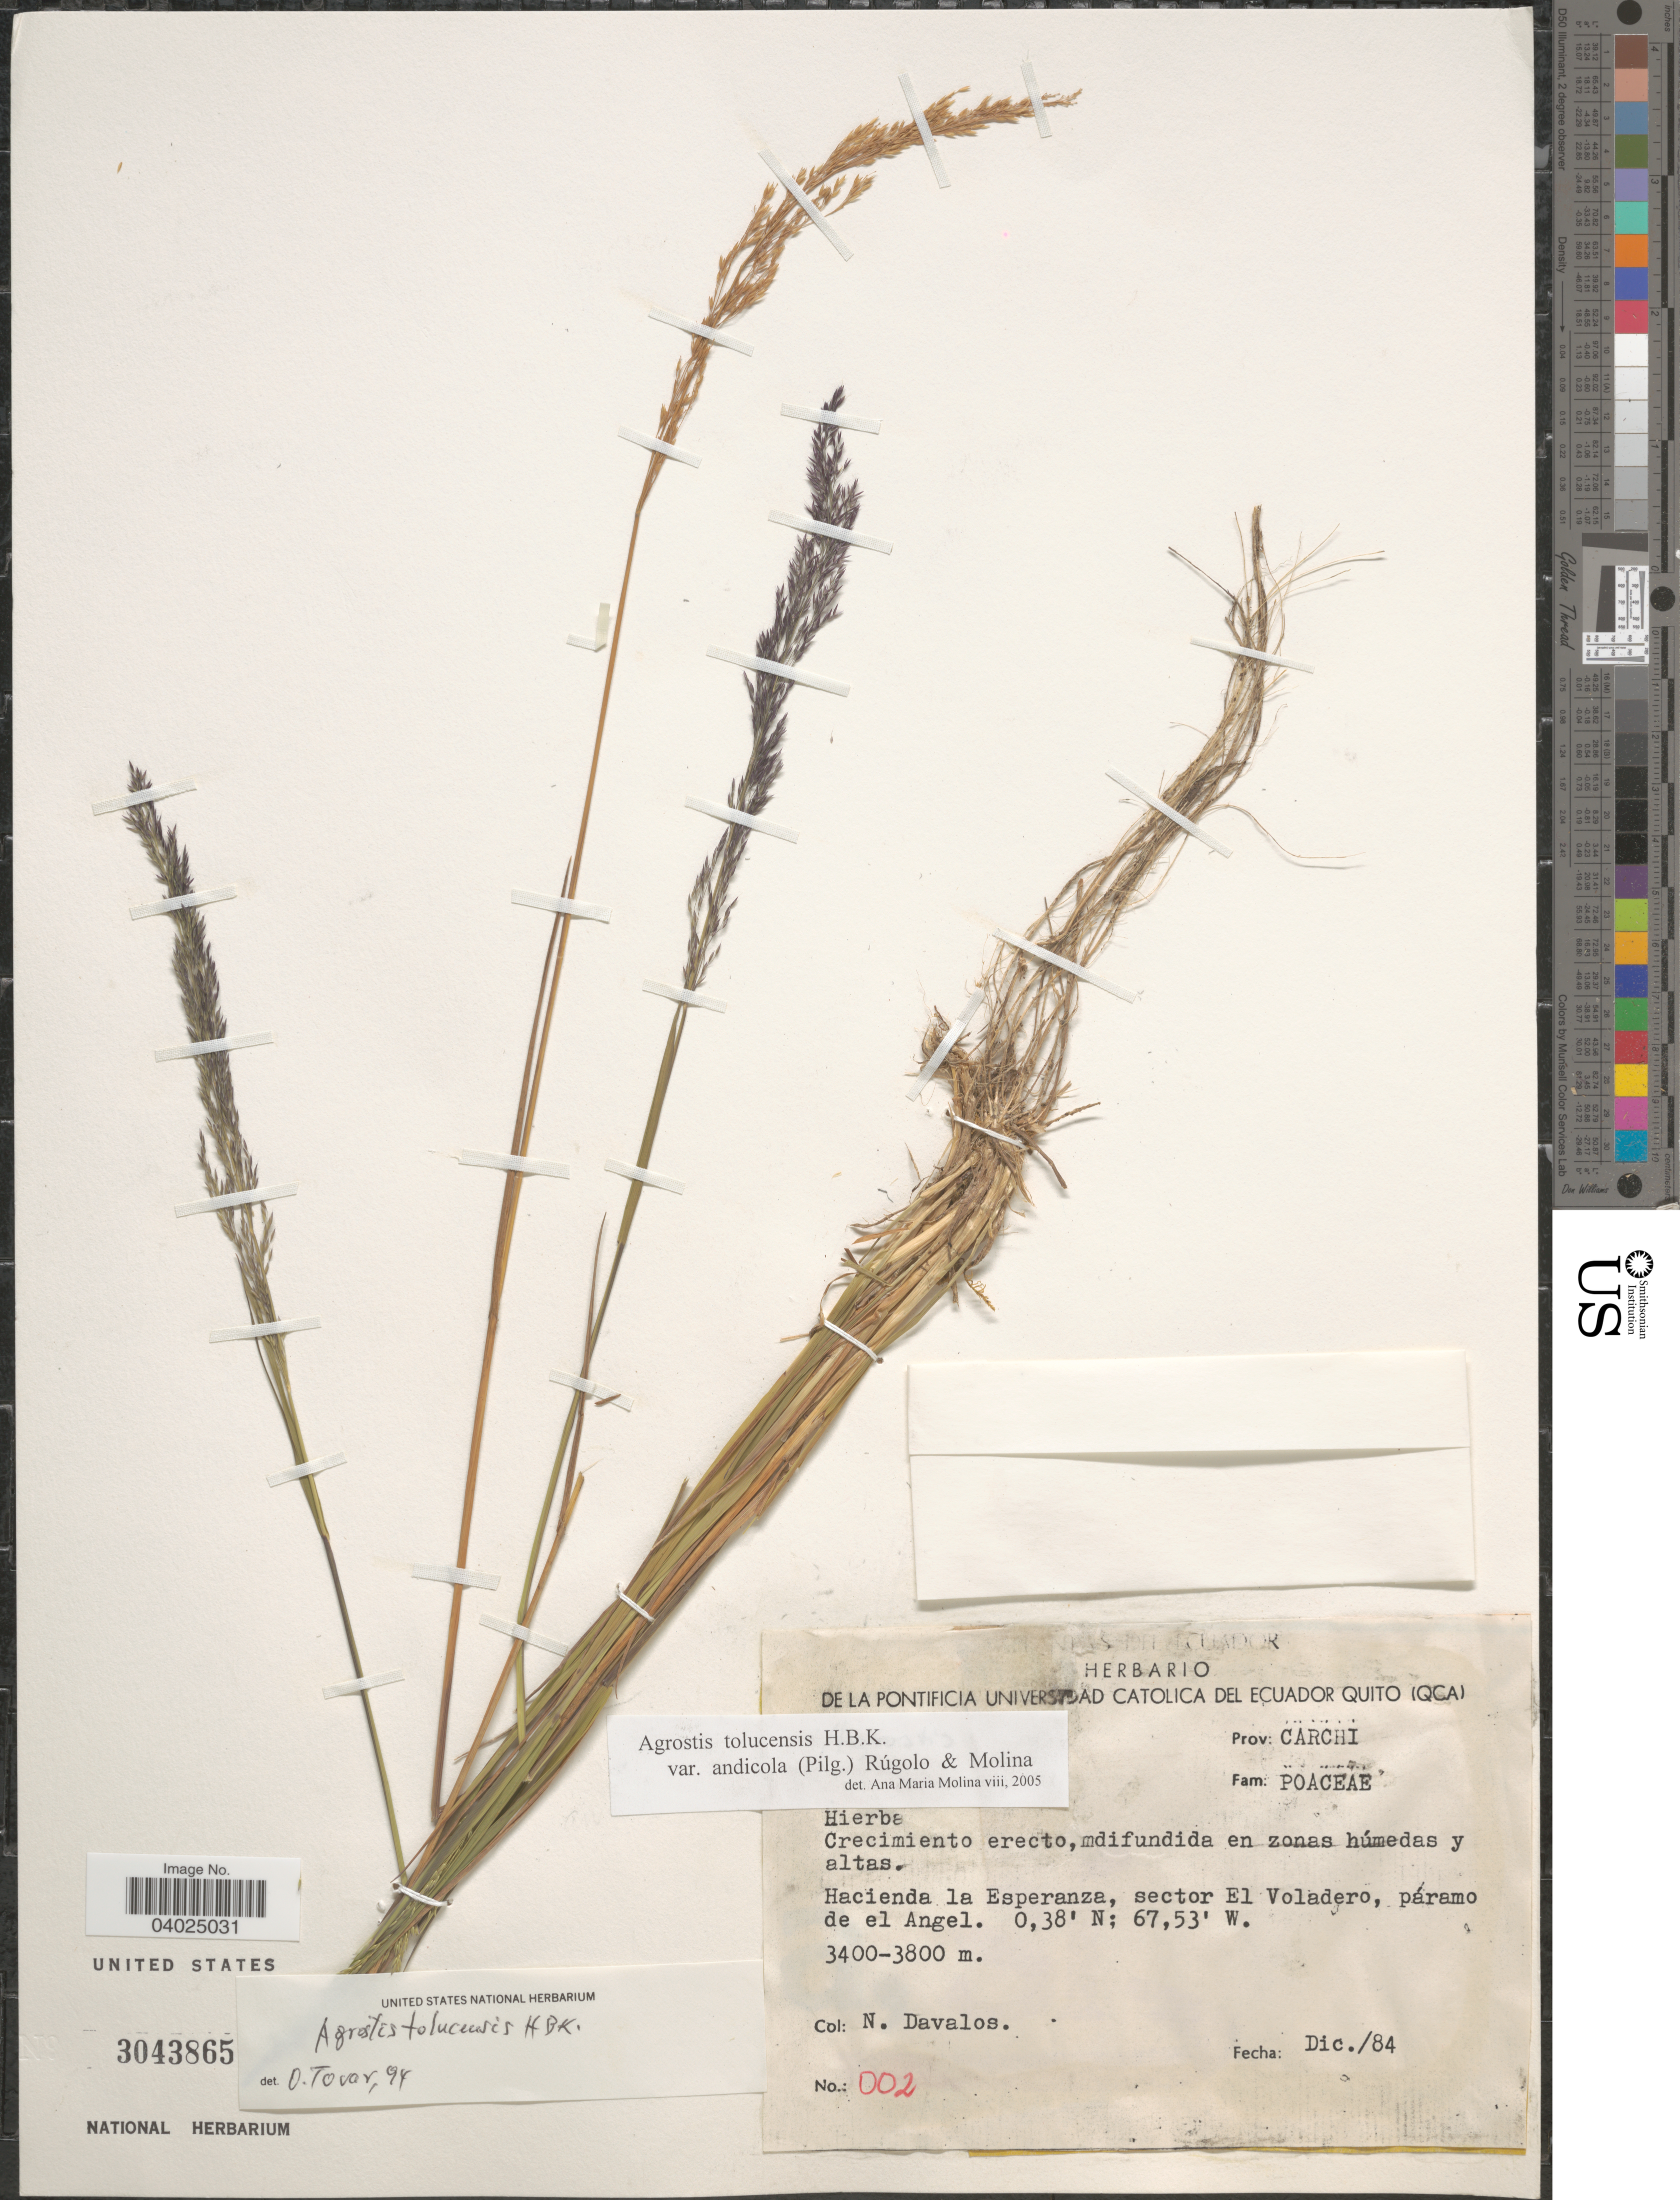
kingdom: Plantae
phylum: Tracheophyta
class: Liliopsida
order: Poales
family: Poaceae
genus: Agrostis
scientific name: Agrostis tolucensis var. andicola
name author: (Pilg.) Rúgolo & A.M. Molina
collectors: N. Davalos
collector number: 002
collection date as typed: Transcribed d/m/y: /12/84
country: Ecuador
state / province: Carchi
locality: Hacienda la Esperanza, sector El Voladero, páramo de el Angel.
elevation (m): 3400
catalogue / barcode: US 3043865